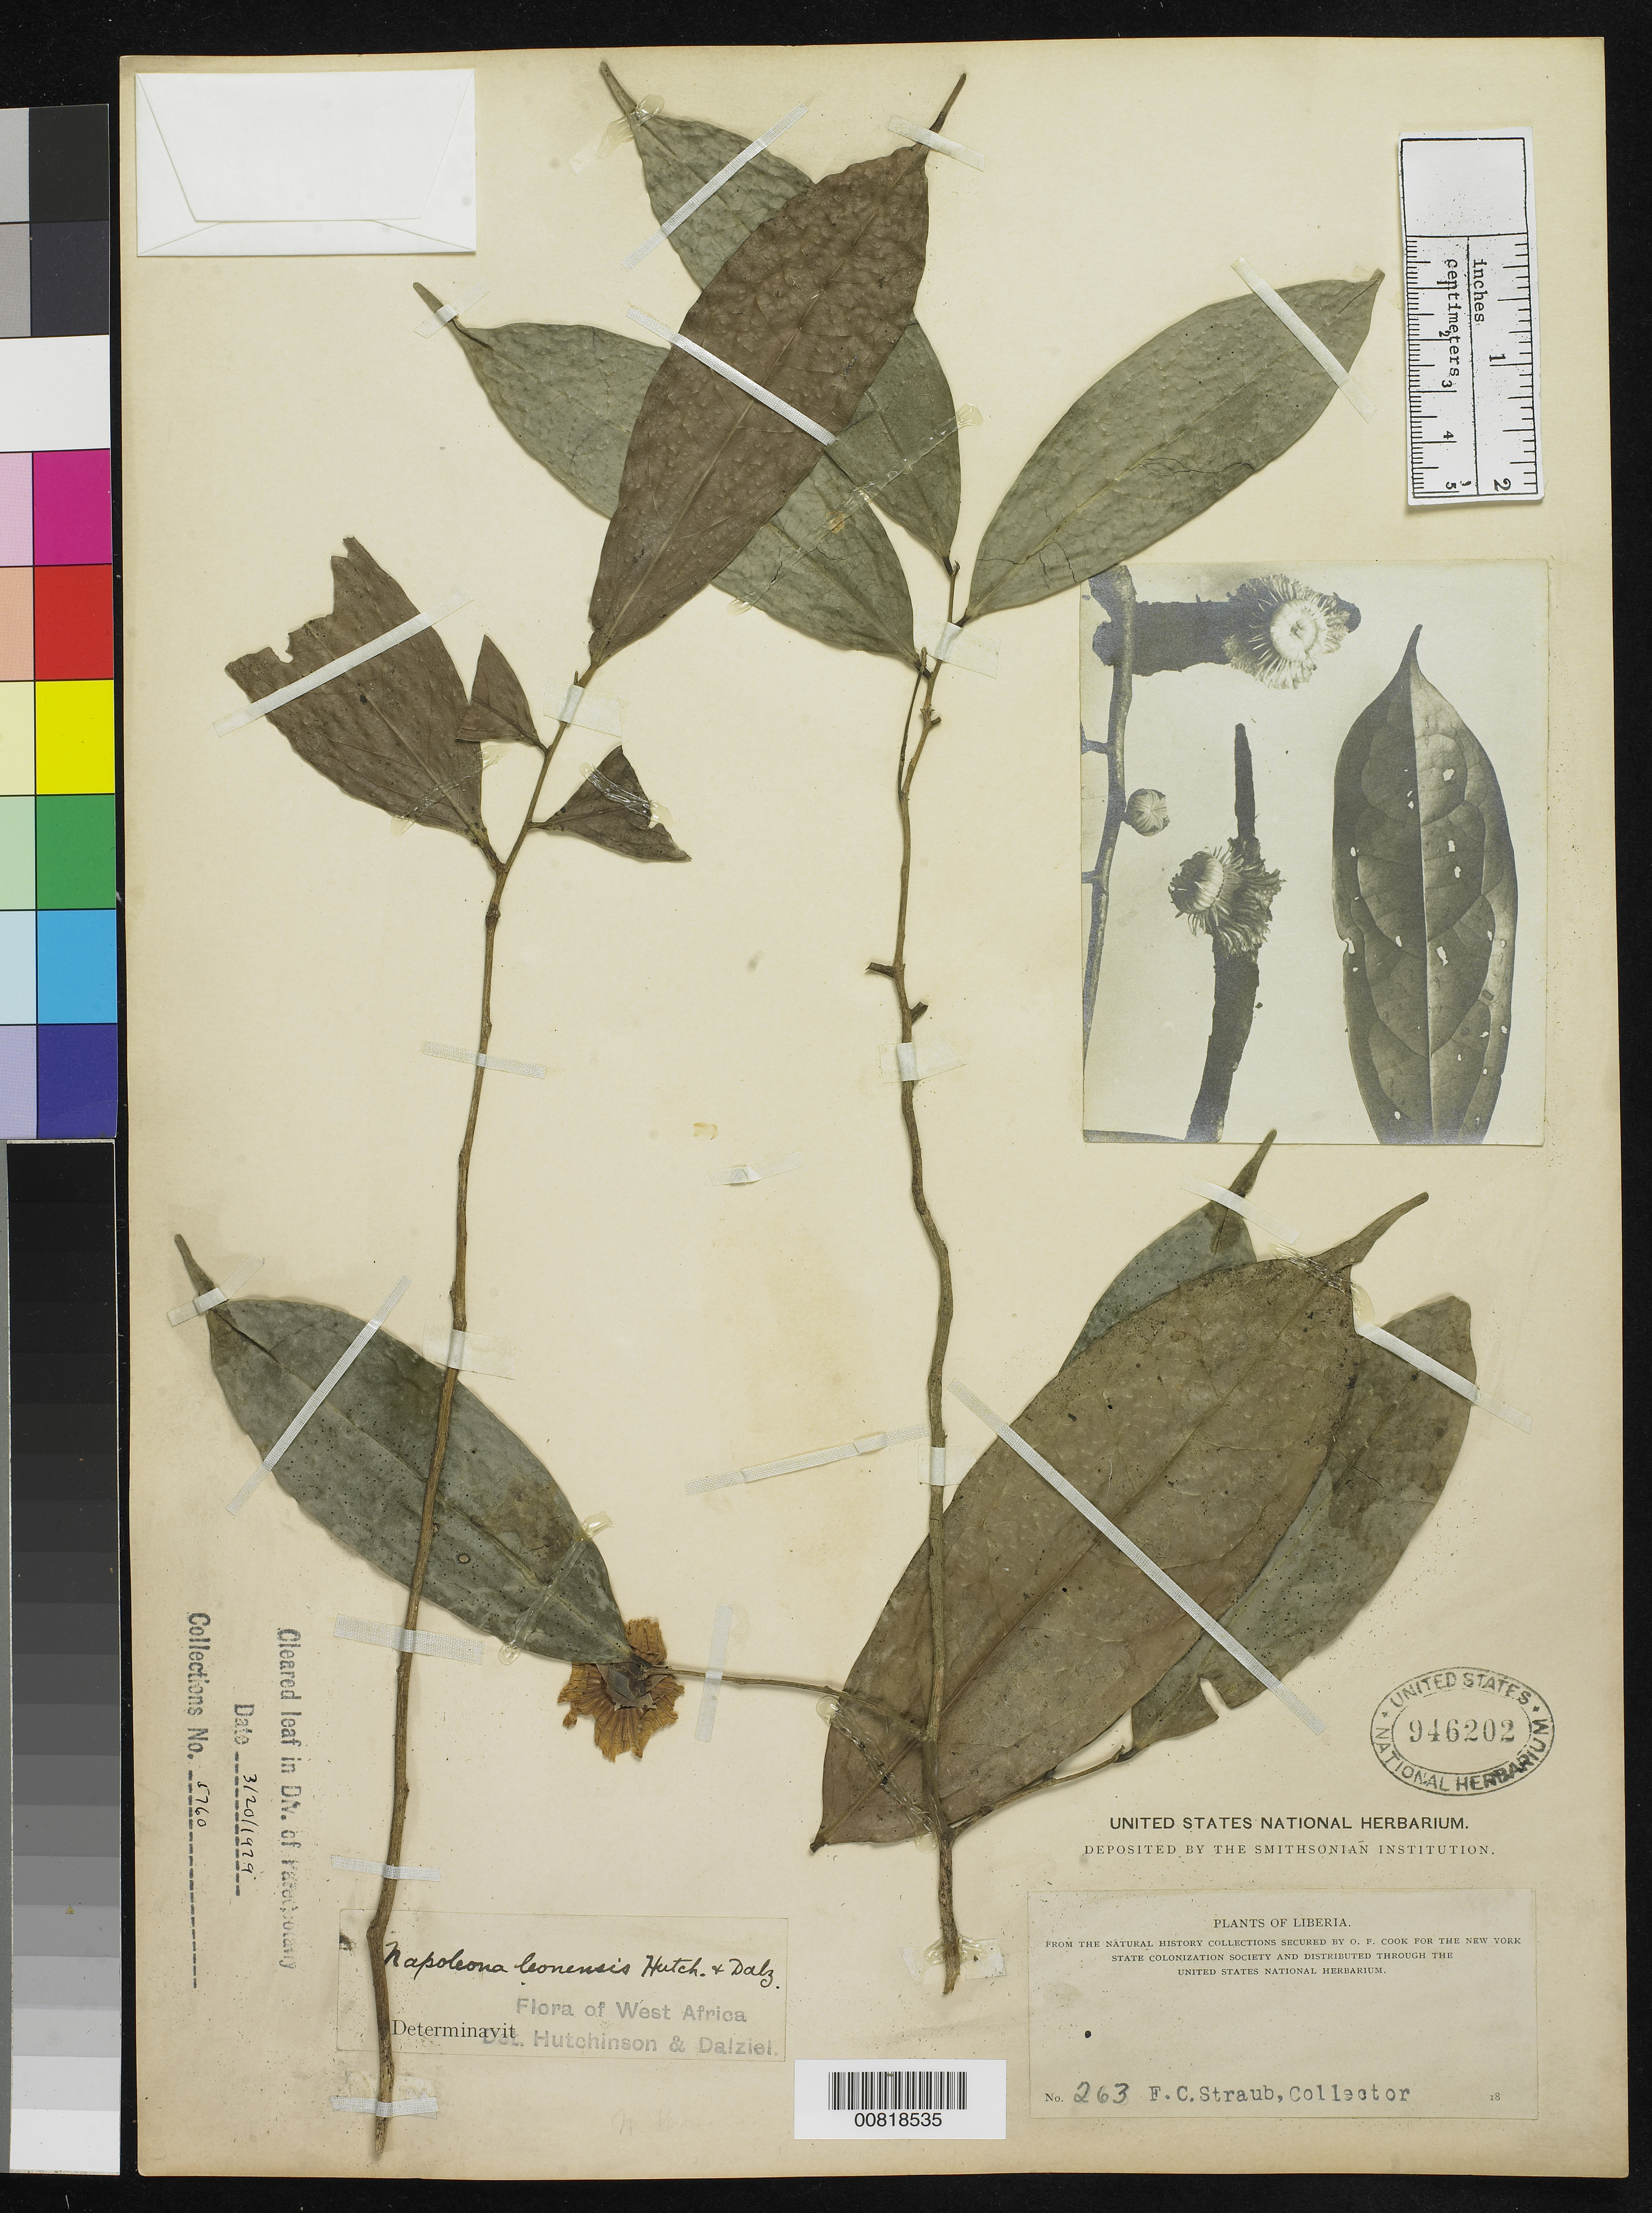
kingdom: Plantae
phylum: Tracheophyta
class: Magnoliopsida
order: Ericales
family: Lecythidaceae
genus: Napoleonaea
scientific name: Napoleonaea leonensis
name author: Hutch. & Dalziel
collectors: F. Straub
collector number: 263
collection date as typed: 18--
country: Liberia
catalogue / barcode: US 946202